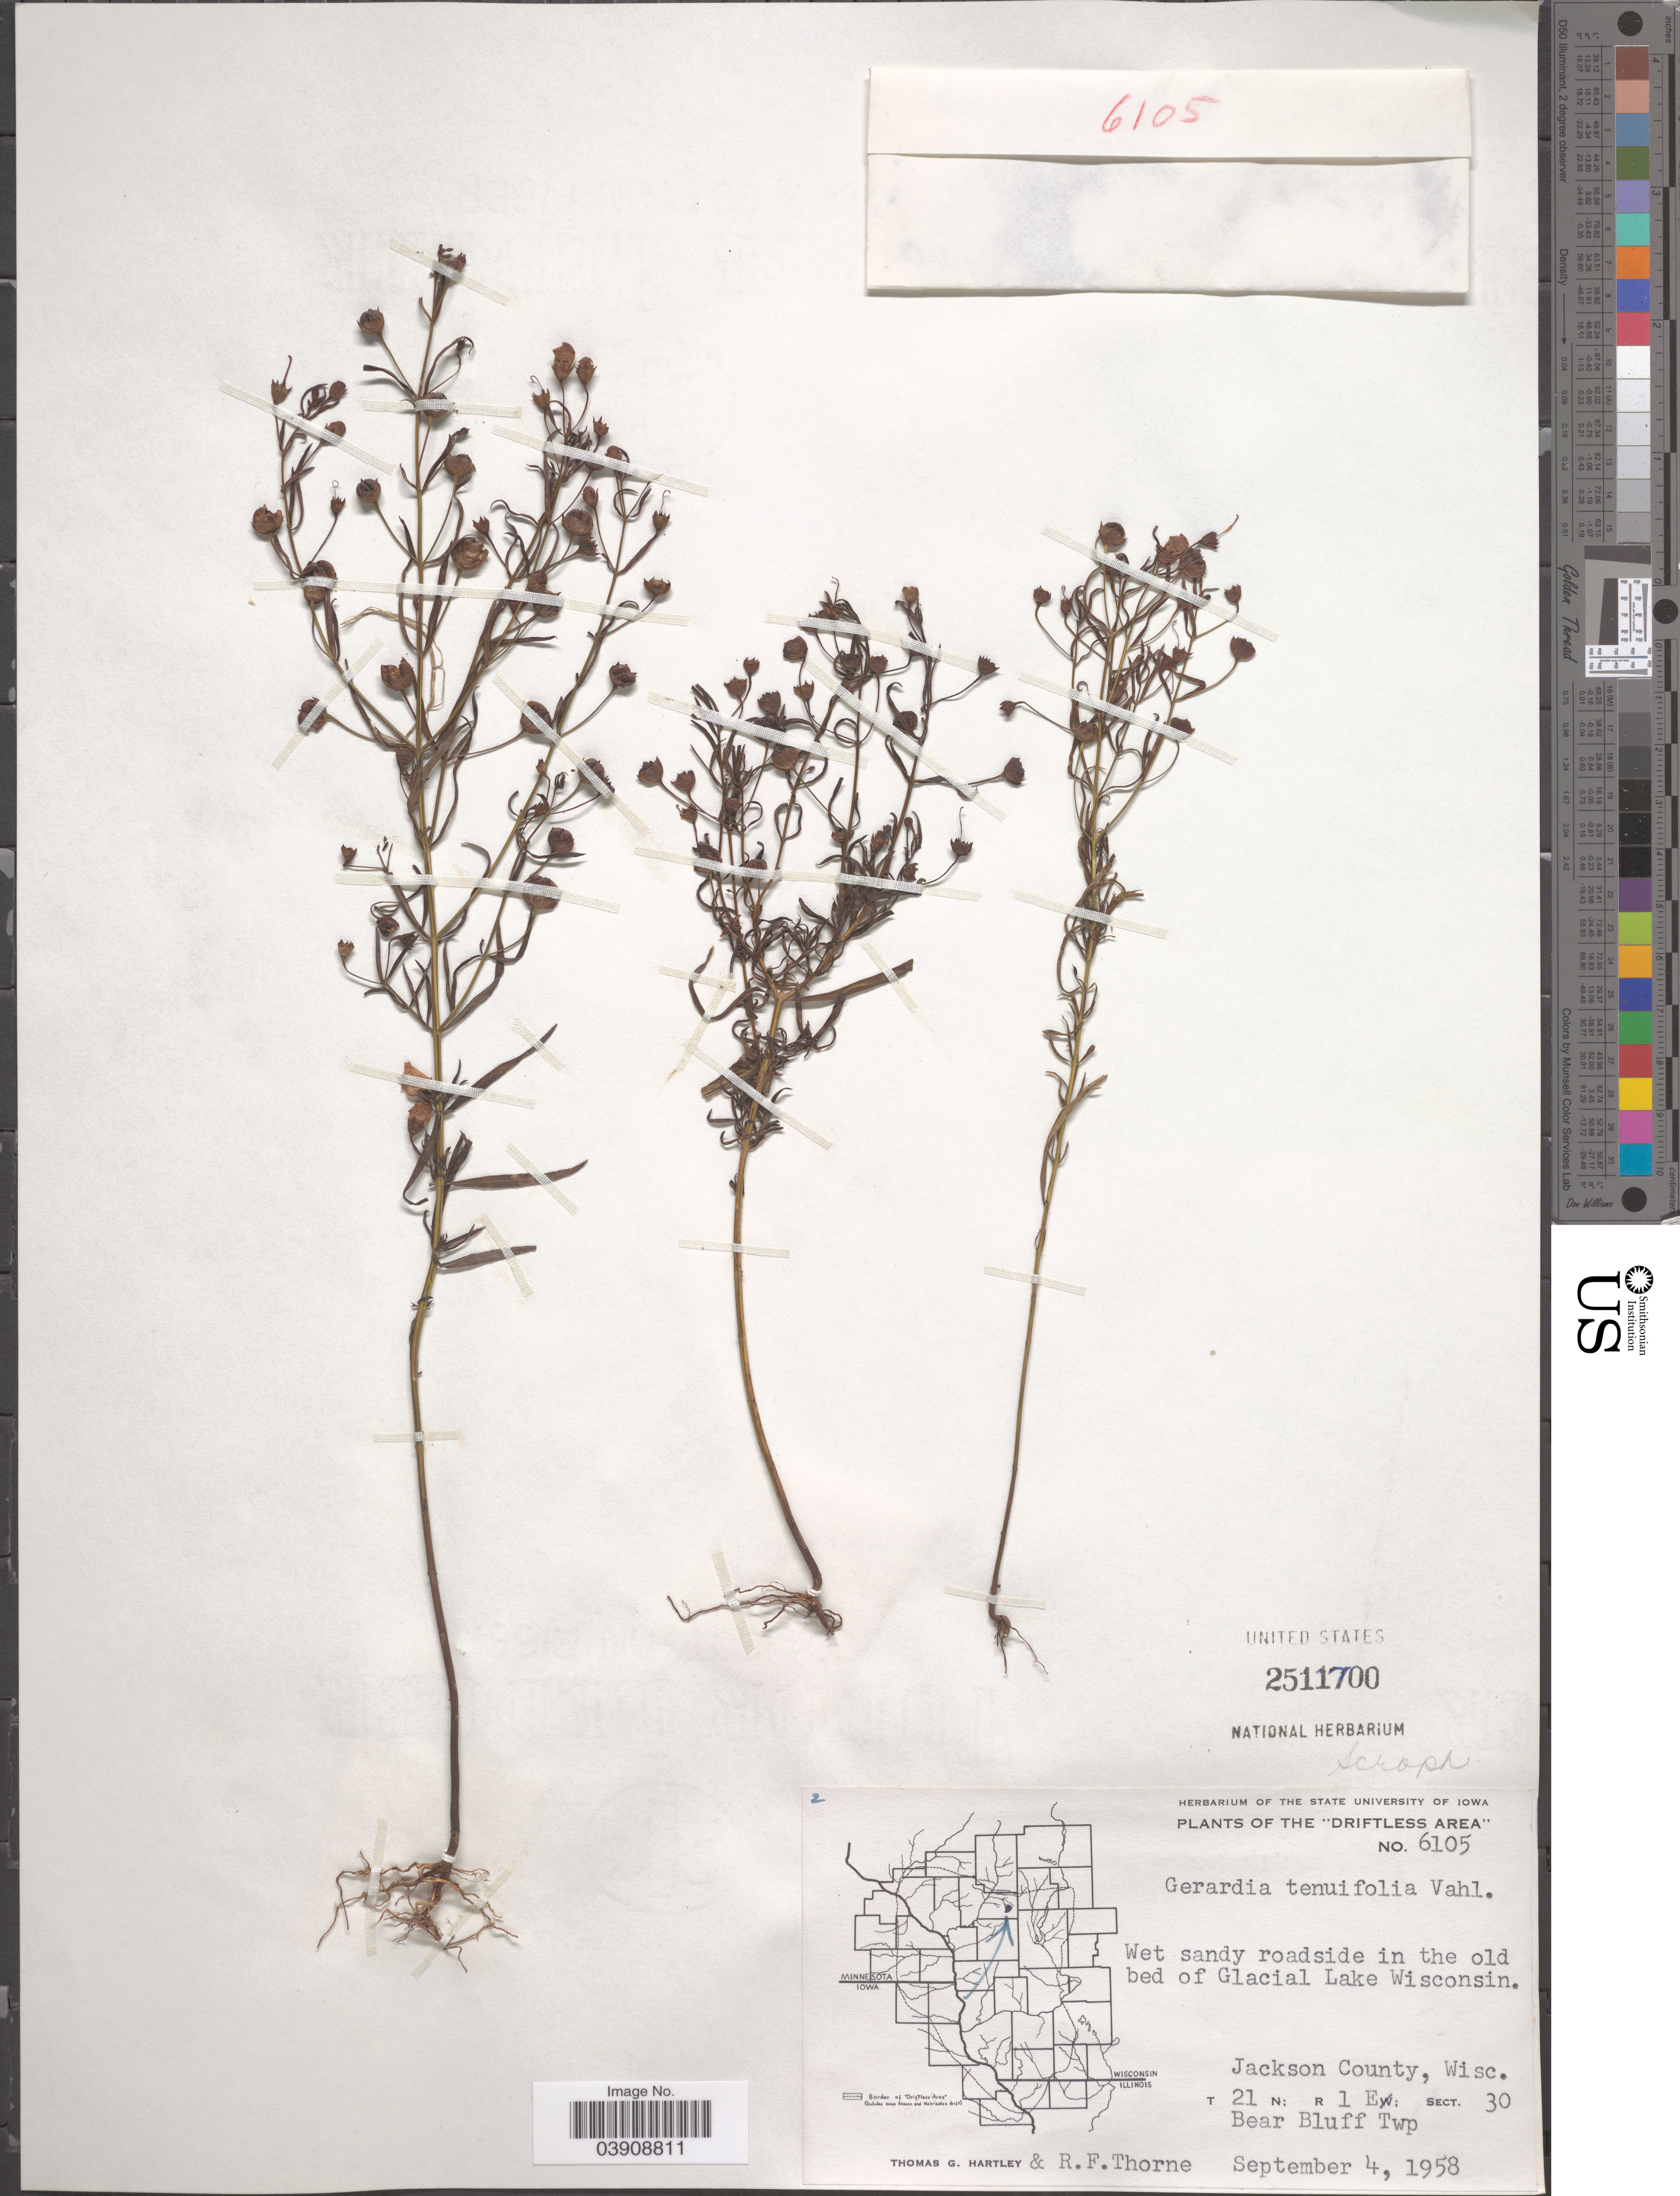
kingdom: Plantae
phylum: Tracheophyta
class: Magnoliopsida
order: Lamiales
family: Orobanchaceae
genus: Agalinis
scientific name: Agalinis tenuifolia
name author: (Vahl) Raf.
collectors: T. G. Hartley & R. Thorne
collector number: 6105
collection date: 1958-09-04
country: United States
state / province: Wisconsin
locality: Driftless Area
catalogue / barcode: US 2511700